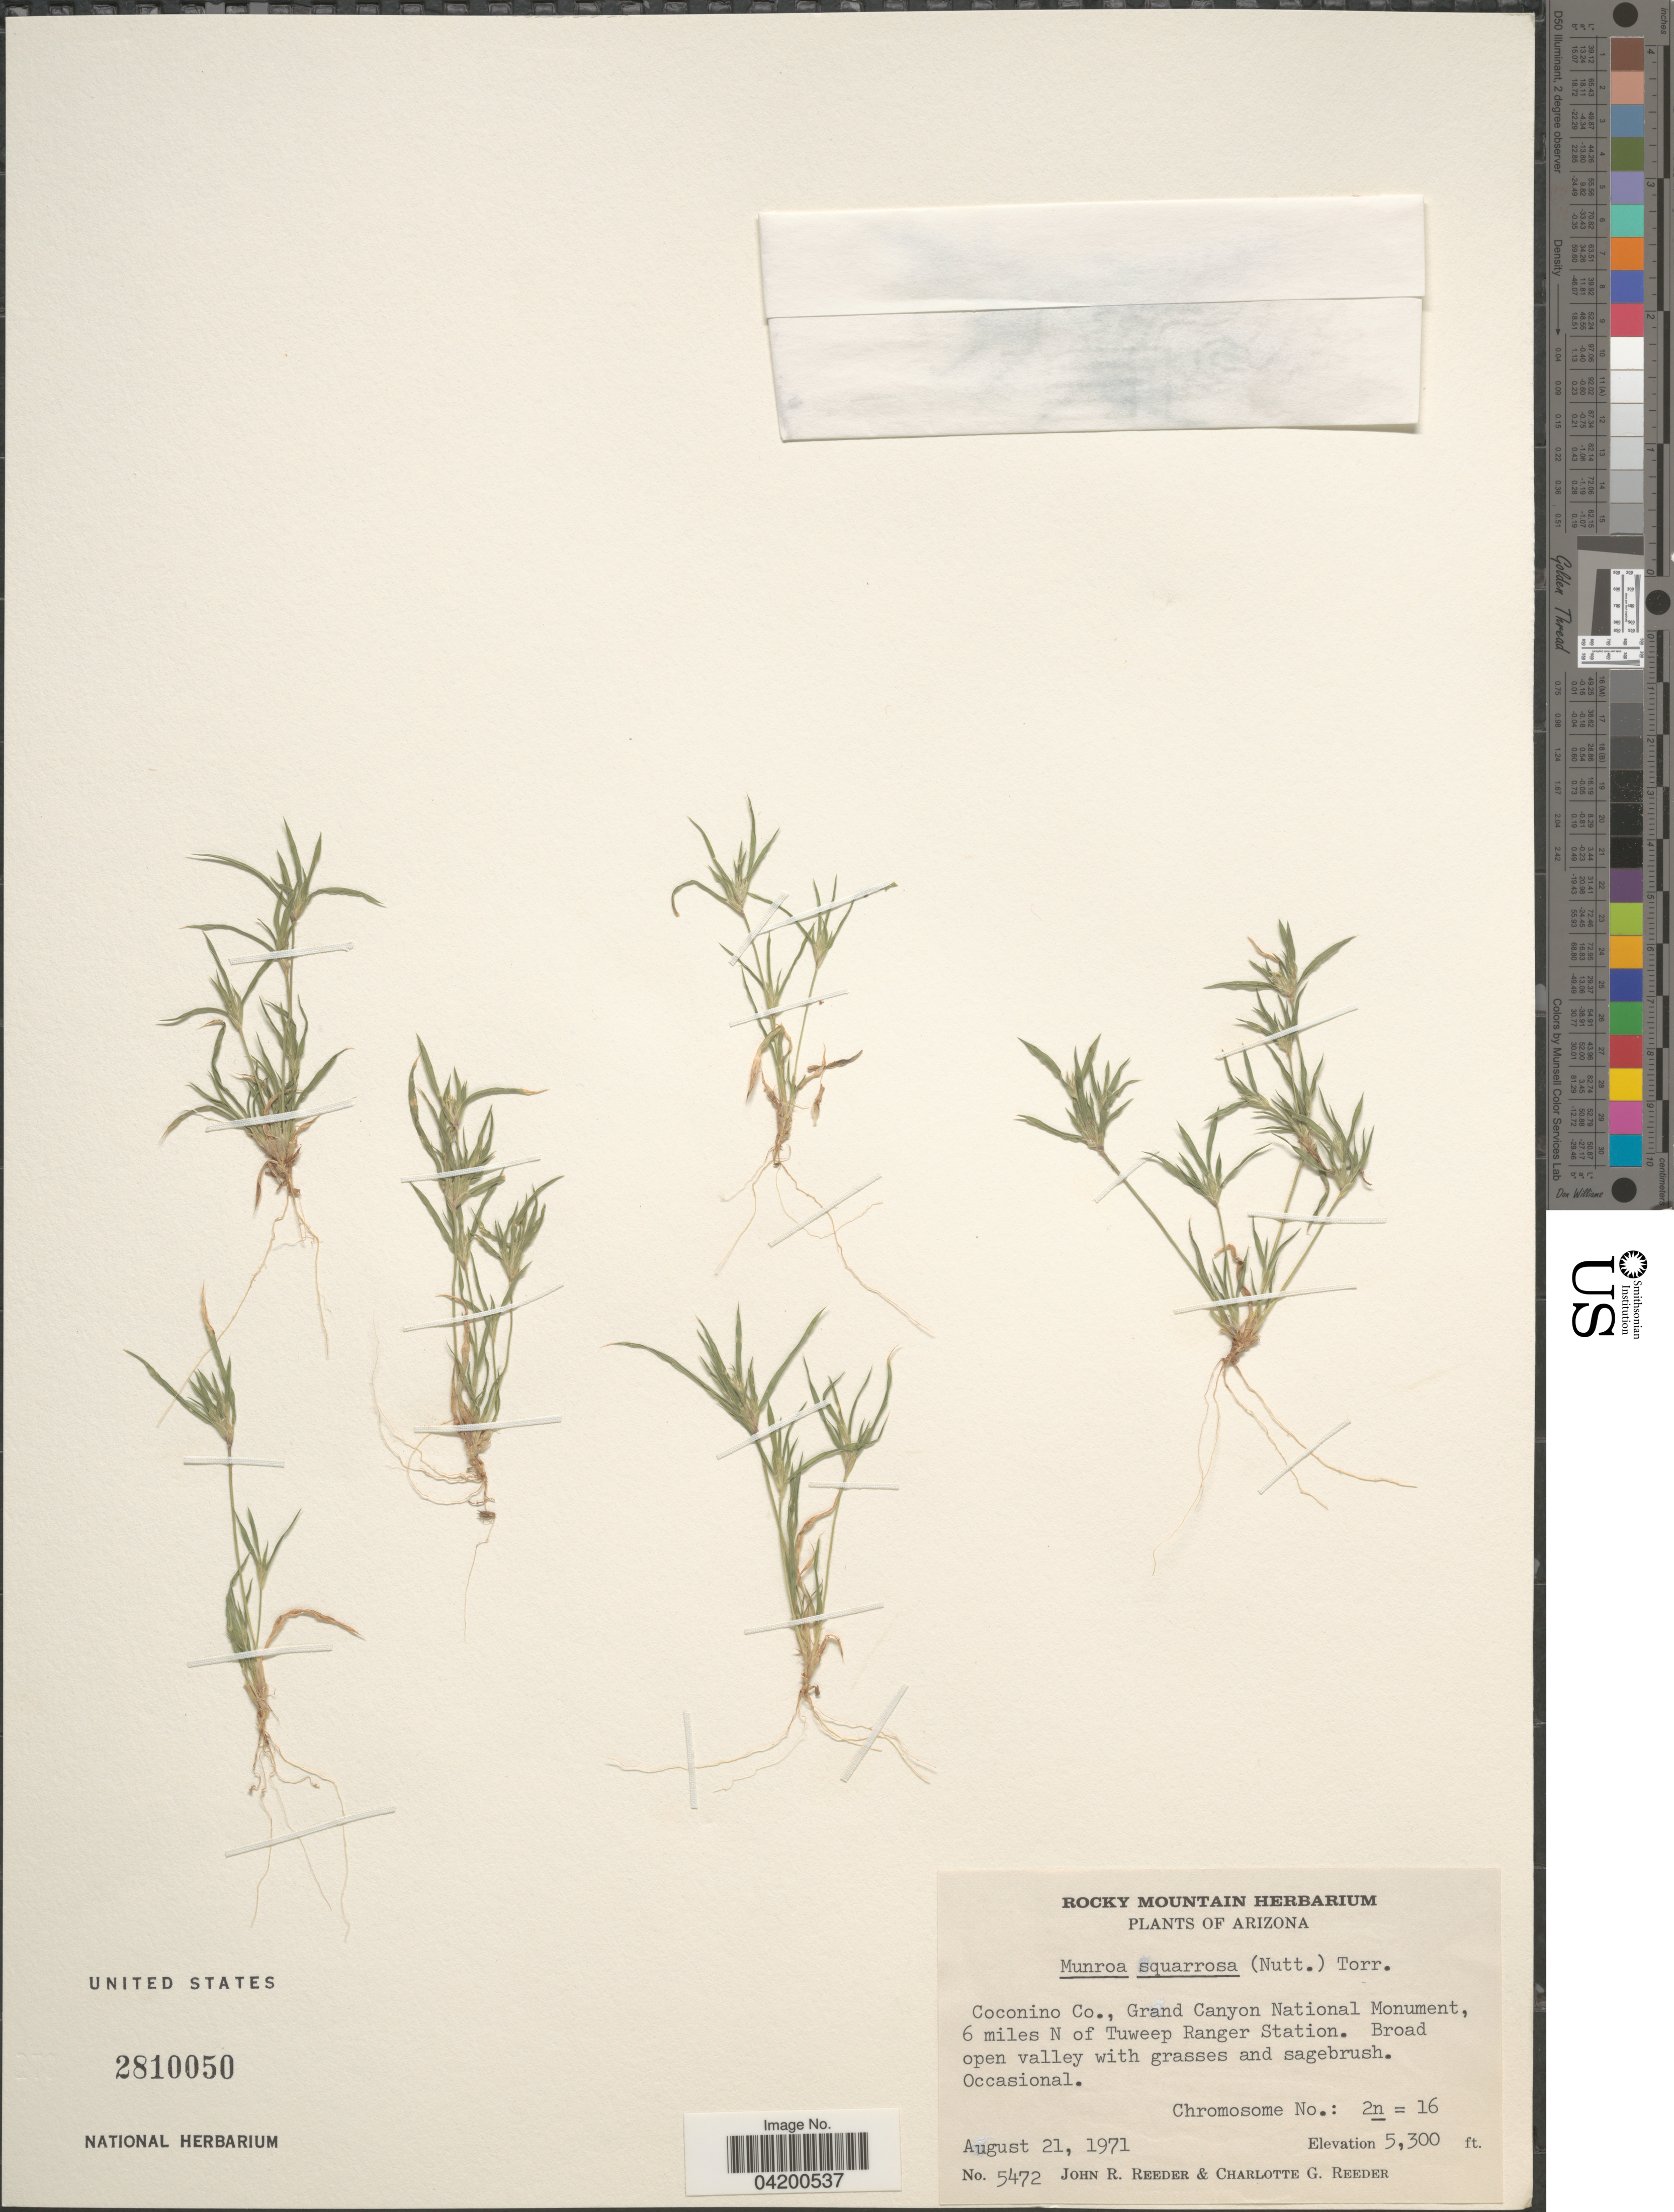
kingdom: Plantae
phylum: Tracheophyta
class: Liliopsida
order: Poales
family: Poaceae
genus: Munroa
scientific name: Munroa squarrosa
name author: (Nutt.) Torr.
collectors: J. R. Reeder & C. G. Reeder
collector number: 5472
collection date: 1971-08-21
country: United States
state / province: Arizona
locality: Coconino Co., Grand Canyon National Monument, 6 miles N of Tuweep Ranger Station.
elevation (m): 1615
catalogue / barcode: US 2810050